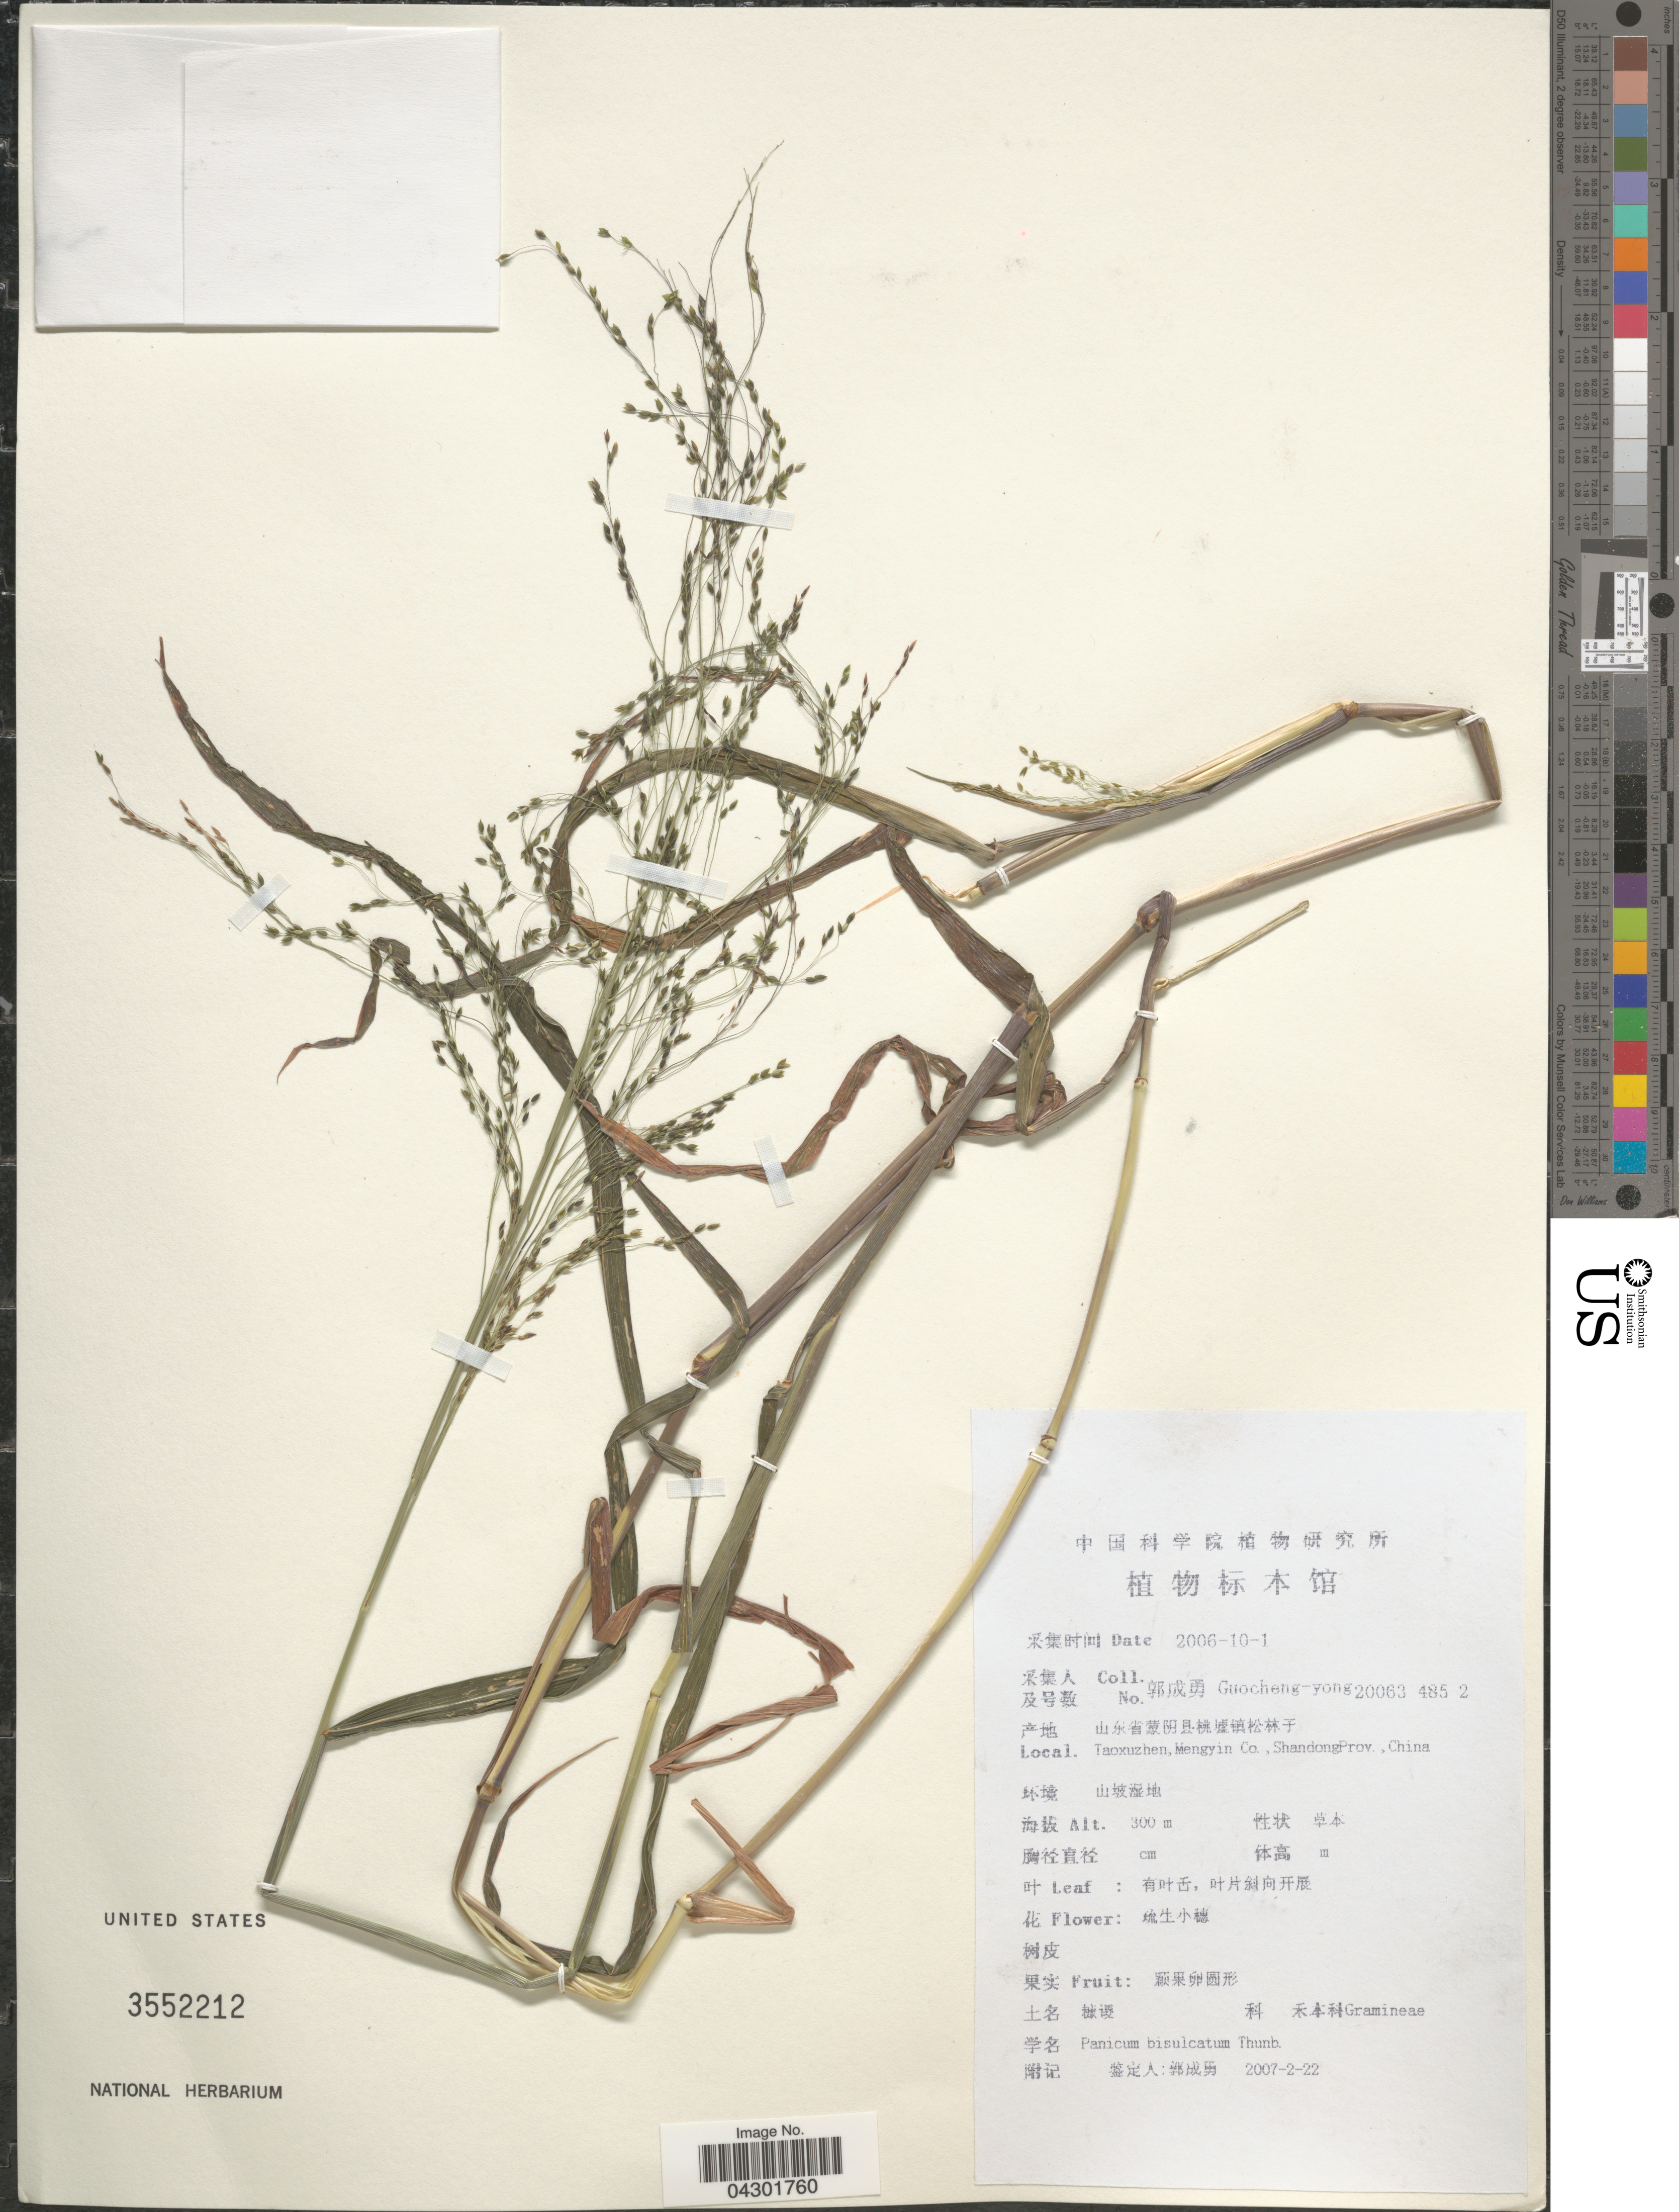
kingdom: Plantae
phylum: Tracheophyta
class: Liliopsida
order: Poales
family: Poaceae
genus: Panicum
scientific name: Panicum bisulcatum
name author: Thunb.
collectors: Guo cheng-yong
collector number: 20063-485-2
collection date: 2006-10-01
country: China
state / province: Shandong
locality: X. Taoxuzhen, Mengyin Co., Shandong Prov.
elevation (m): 300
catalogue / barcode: US 3552212